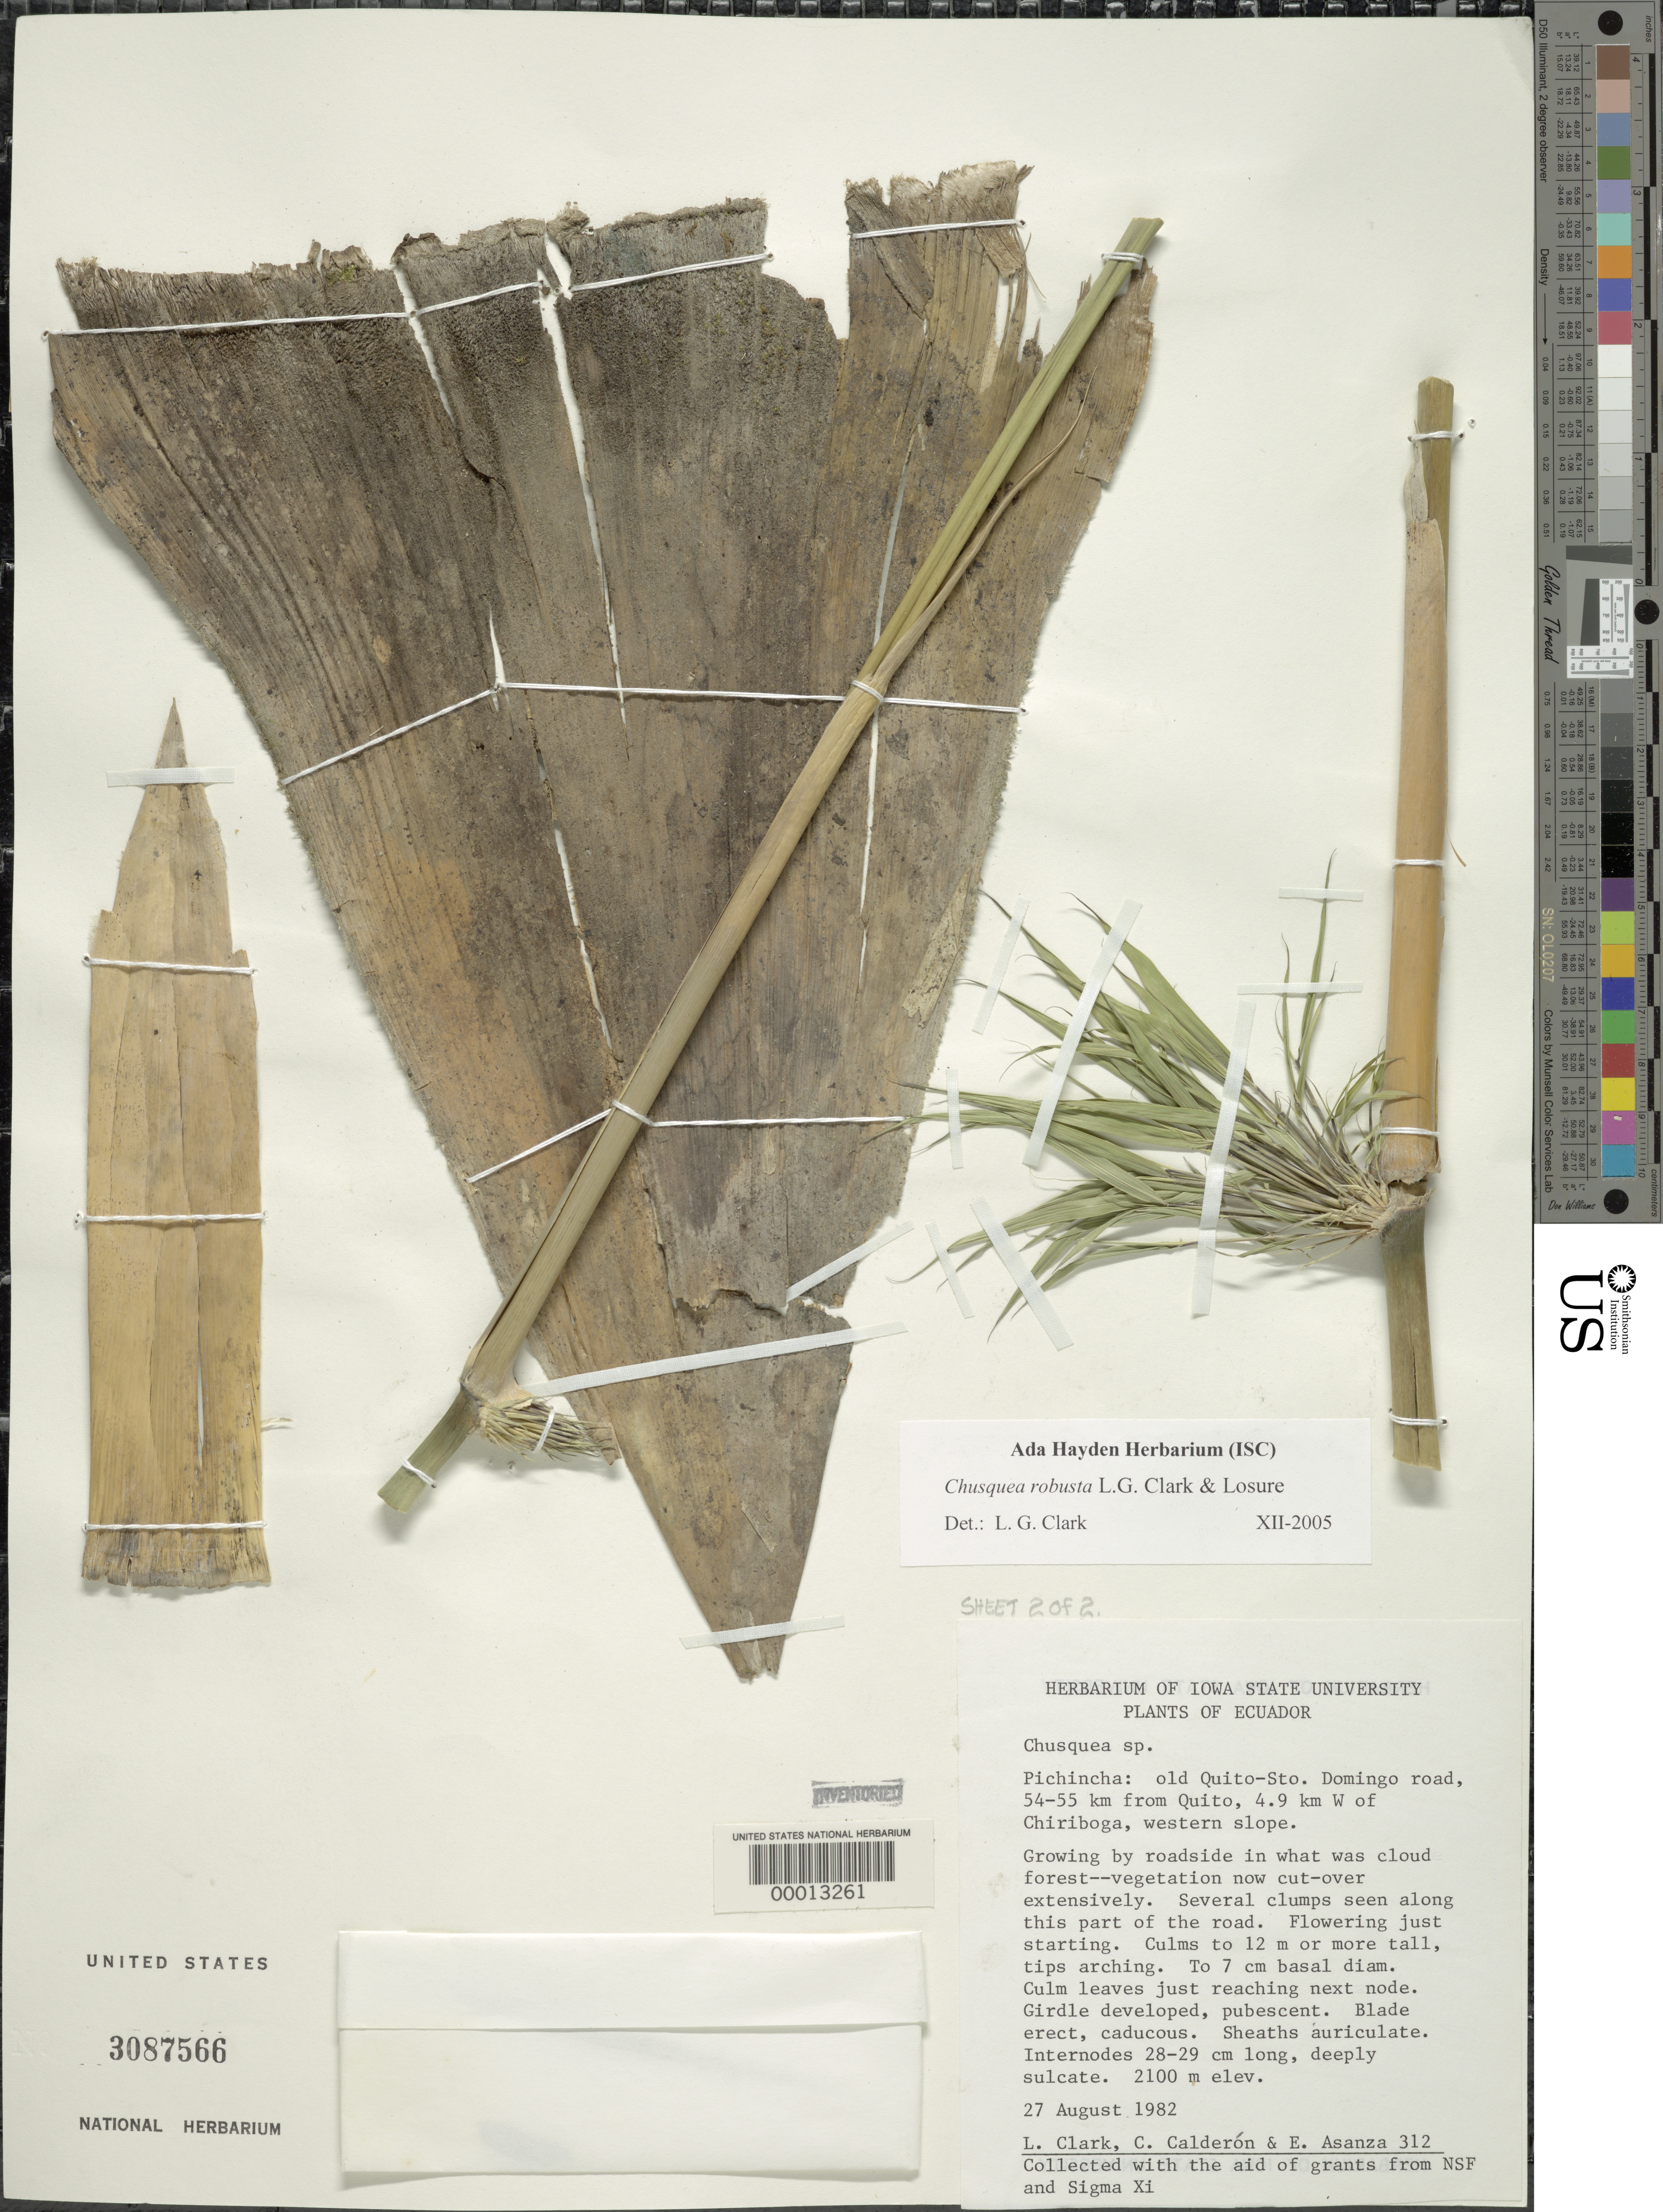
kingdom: Plantae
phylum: Tracheophyta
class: Liliopsida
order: Poales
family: Poaceae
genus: Chusquea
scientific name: Chusquea robusta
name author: L.G. Clark & Losure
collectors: L. G. Clark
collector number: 312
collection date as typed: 27 Aug 1982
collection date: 1982-08-27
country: Ecuador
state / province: Pichincha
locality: Quito-Sto. Domingo road. 4.9 km W ofChiriboga, western slope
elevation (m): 2100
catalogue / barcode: US 3087566